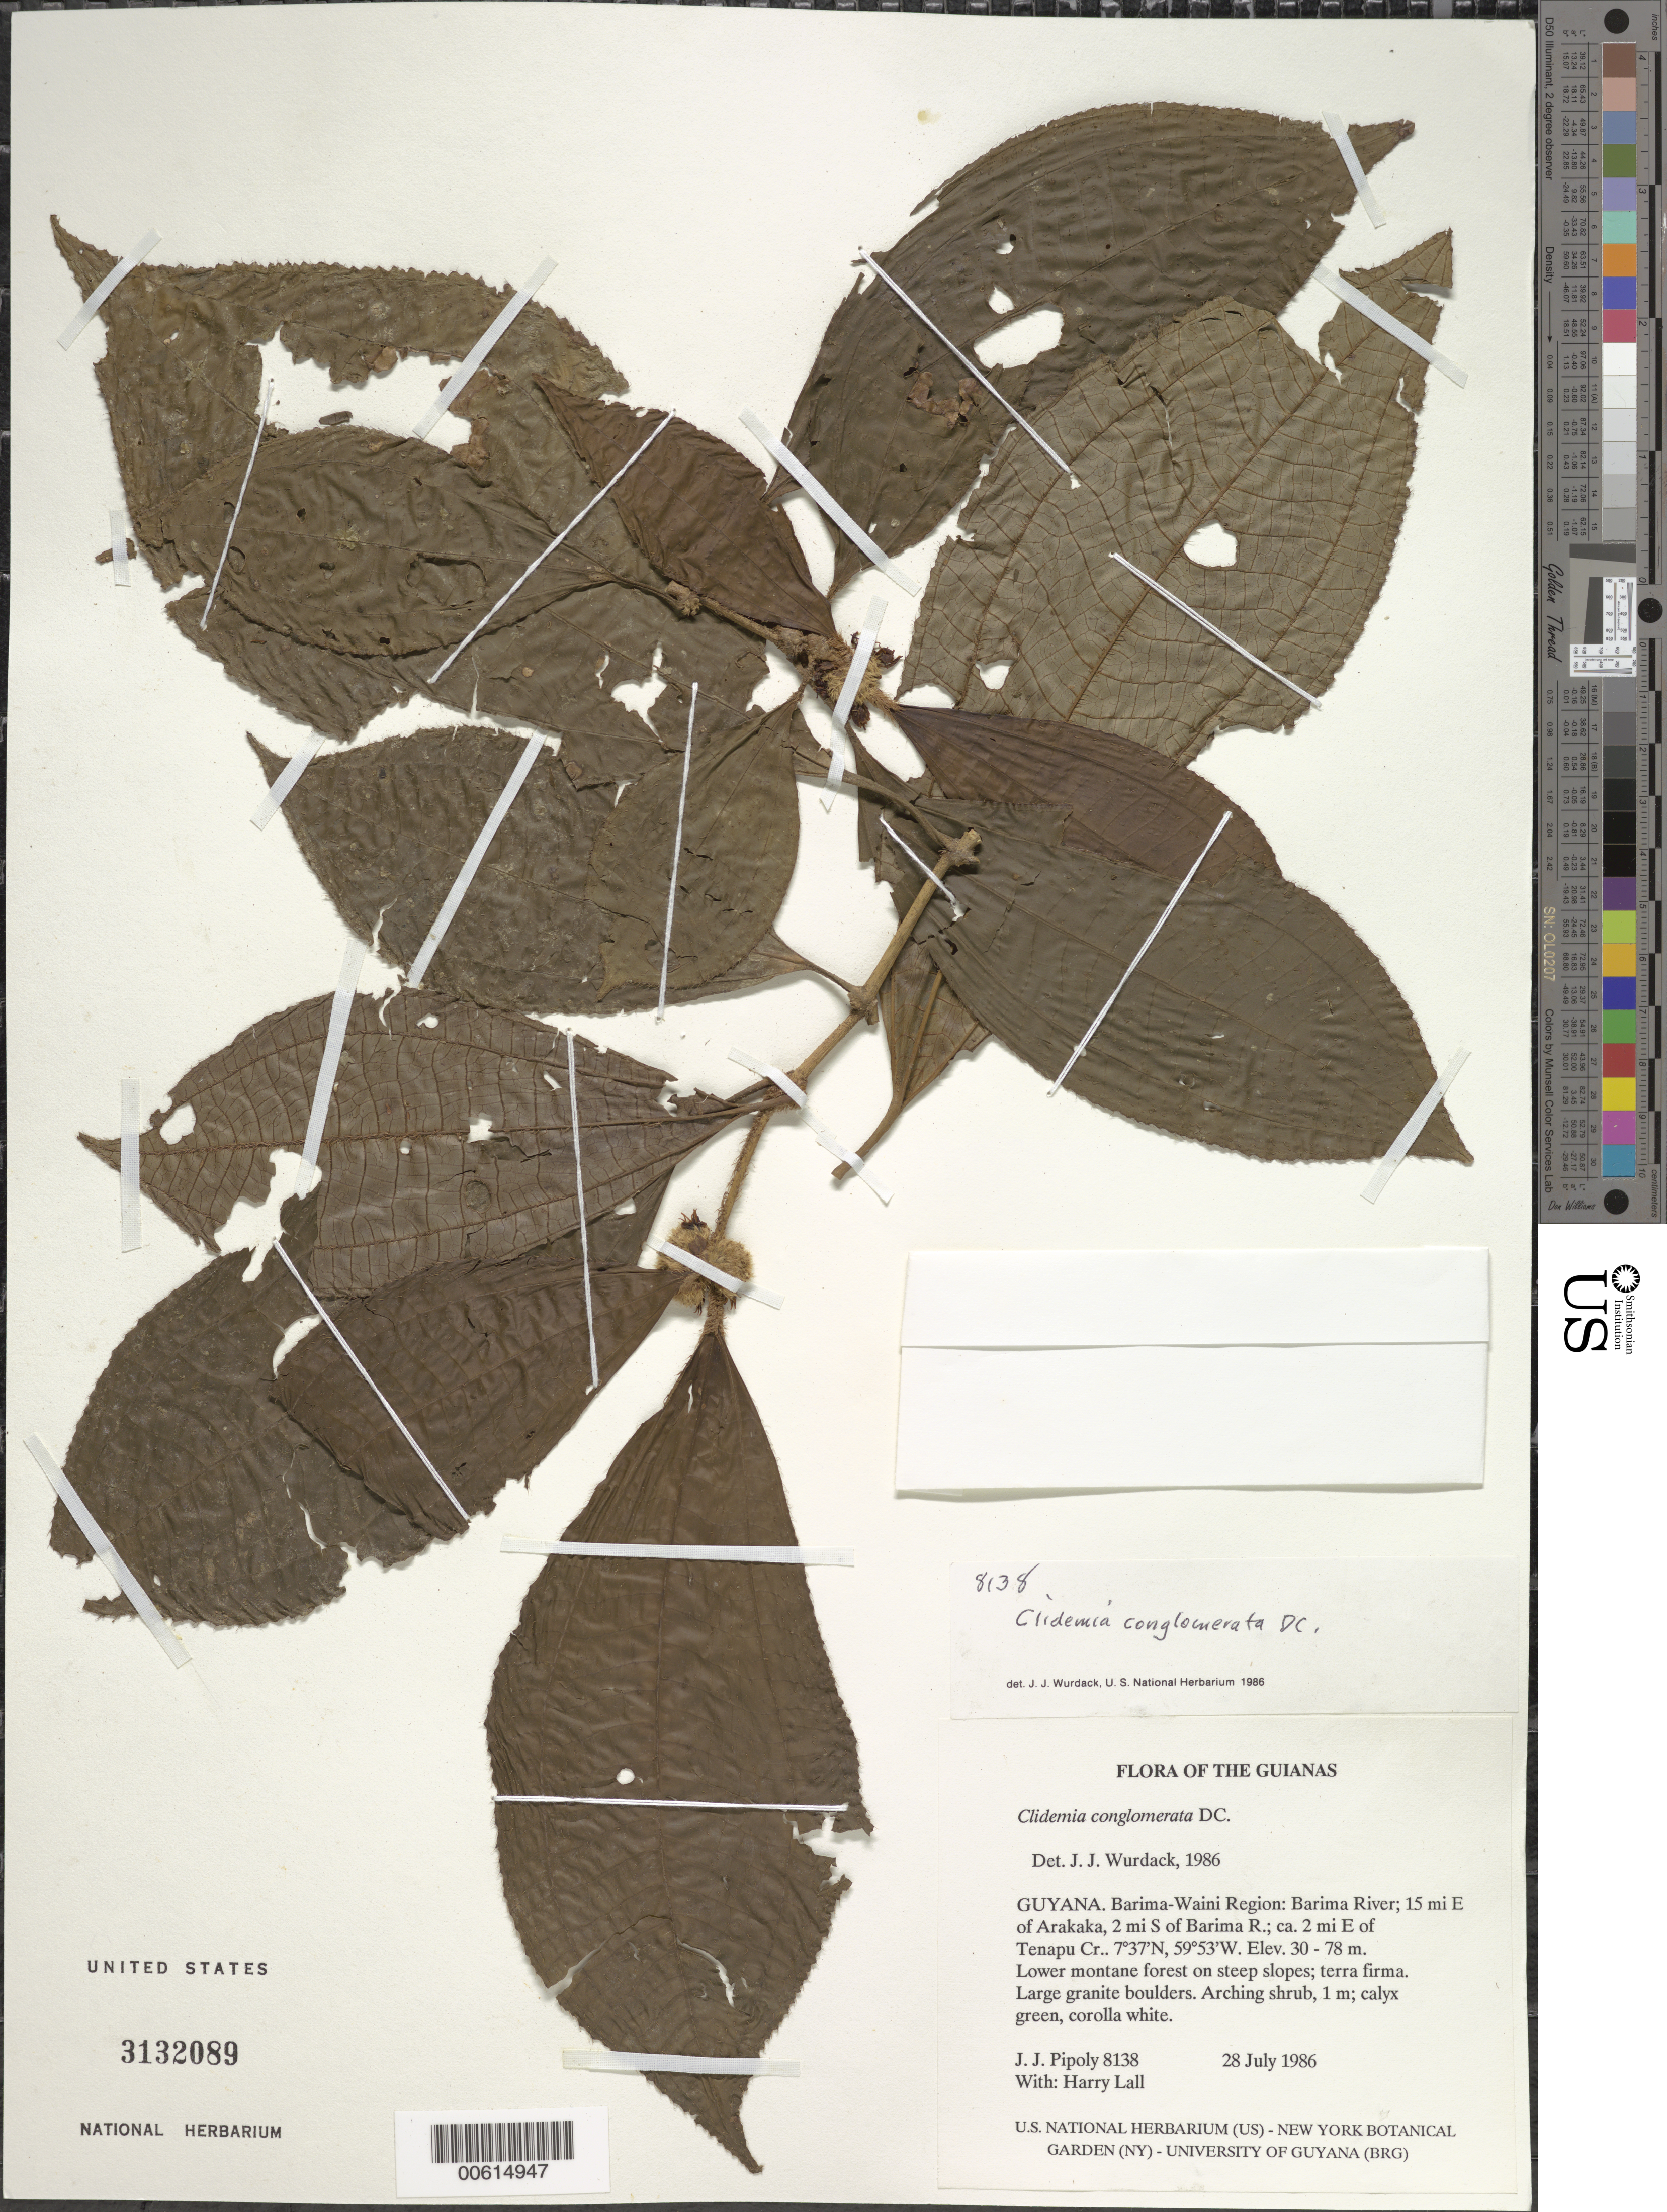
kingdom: Plantae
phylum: Tracheophyta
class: Magnoliopsida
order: Myrtales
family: Melastomataceae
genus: Clidemia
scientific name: Clidemia conglomerata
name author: DC.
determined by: Wurdack, John J., (US), US (UNITED STATES)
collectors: J. J. Pipoly & H. Lall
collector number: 8138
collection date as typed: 28 July 1986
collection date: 1986-07-28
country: Guyana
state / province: Barima-Waini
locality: Barima River; 15 mi E of Arakaka, 2 mi S of Barima R.; ca. 2 mi E of Tenapu Cr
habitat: Lower montane forest on steep slopes; terra firma. Large granite boulders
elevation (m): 30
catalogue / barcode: US 3132089